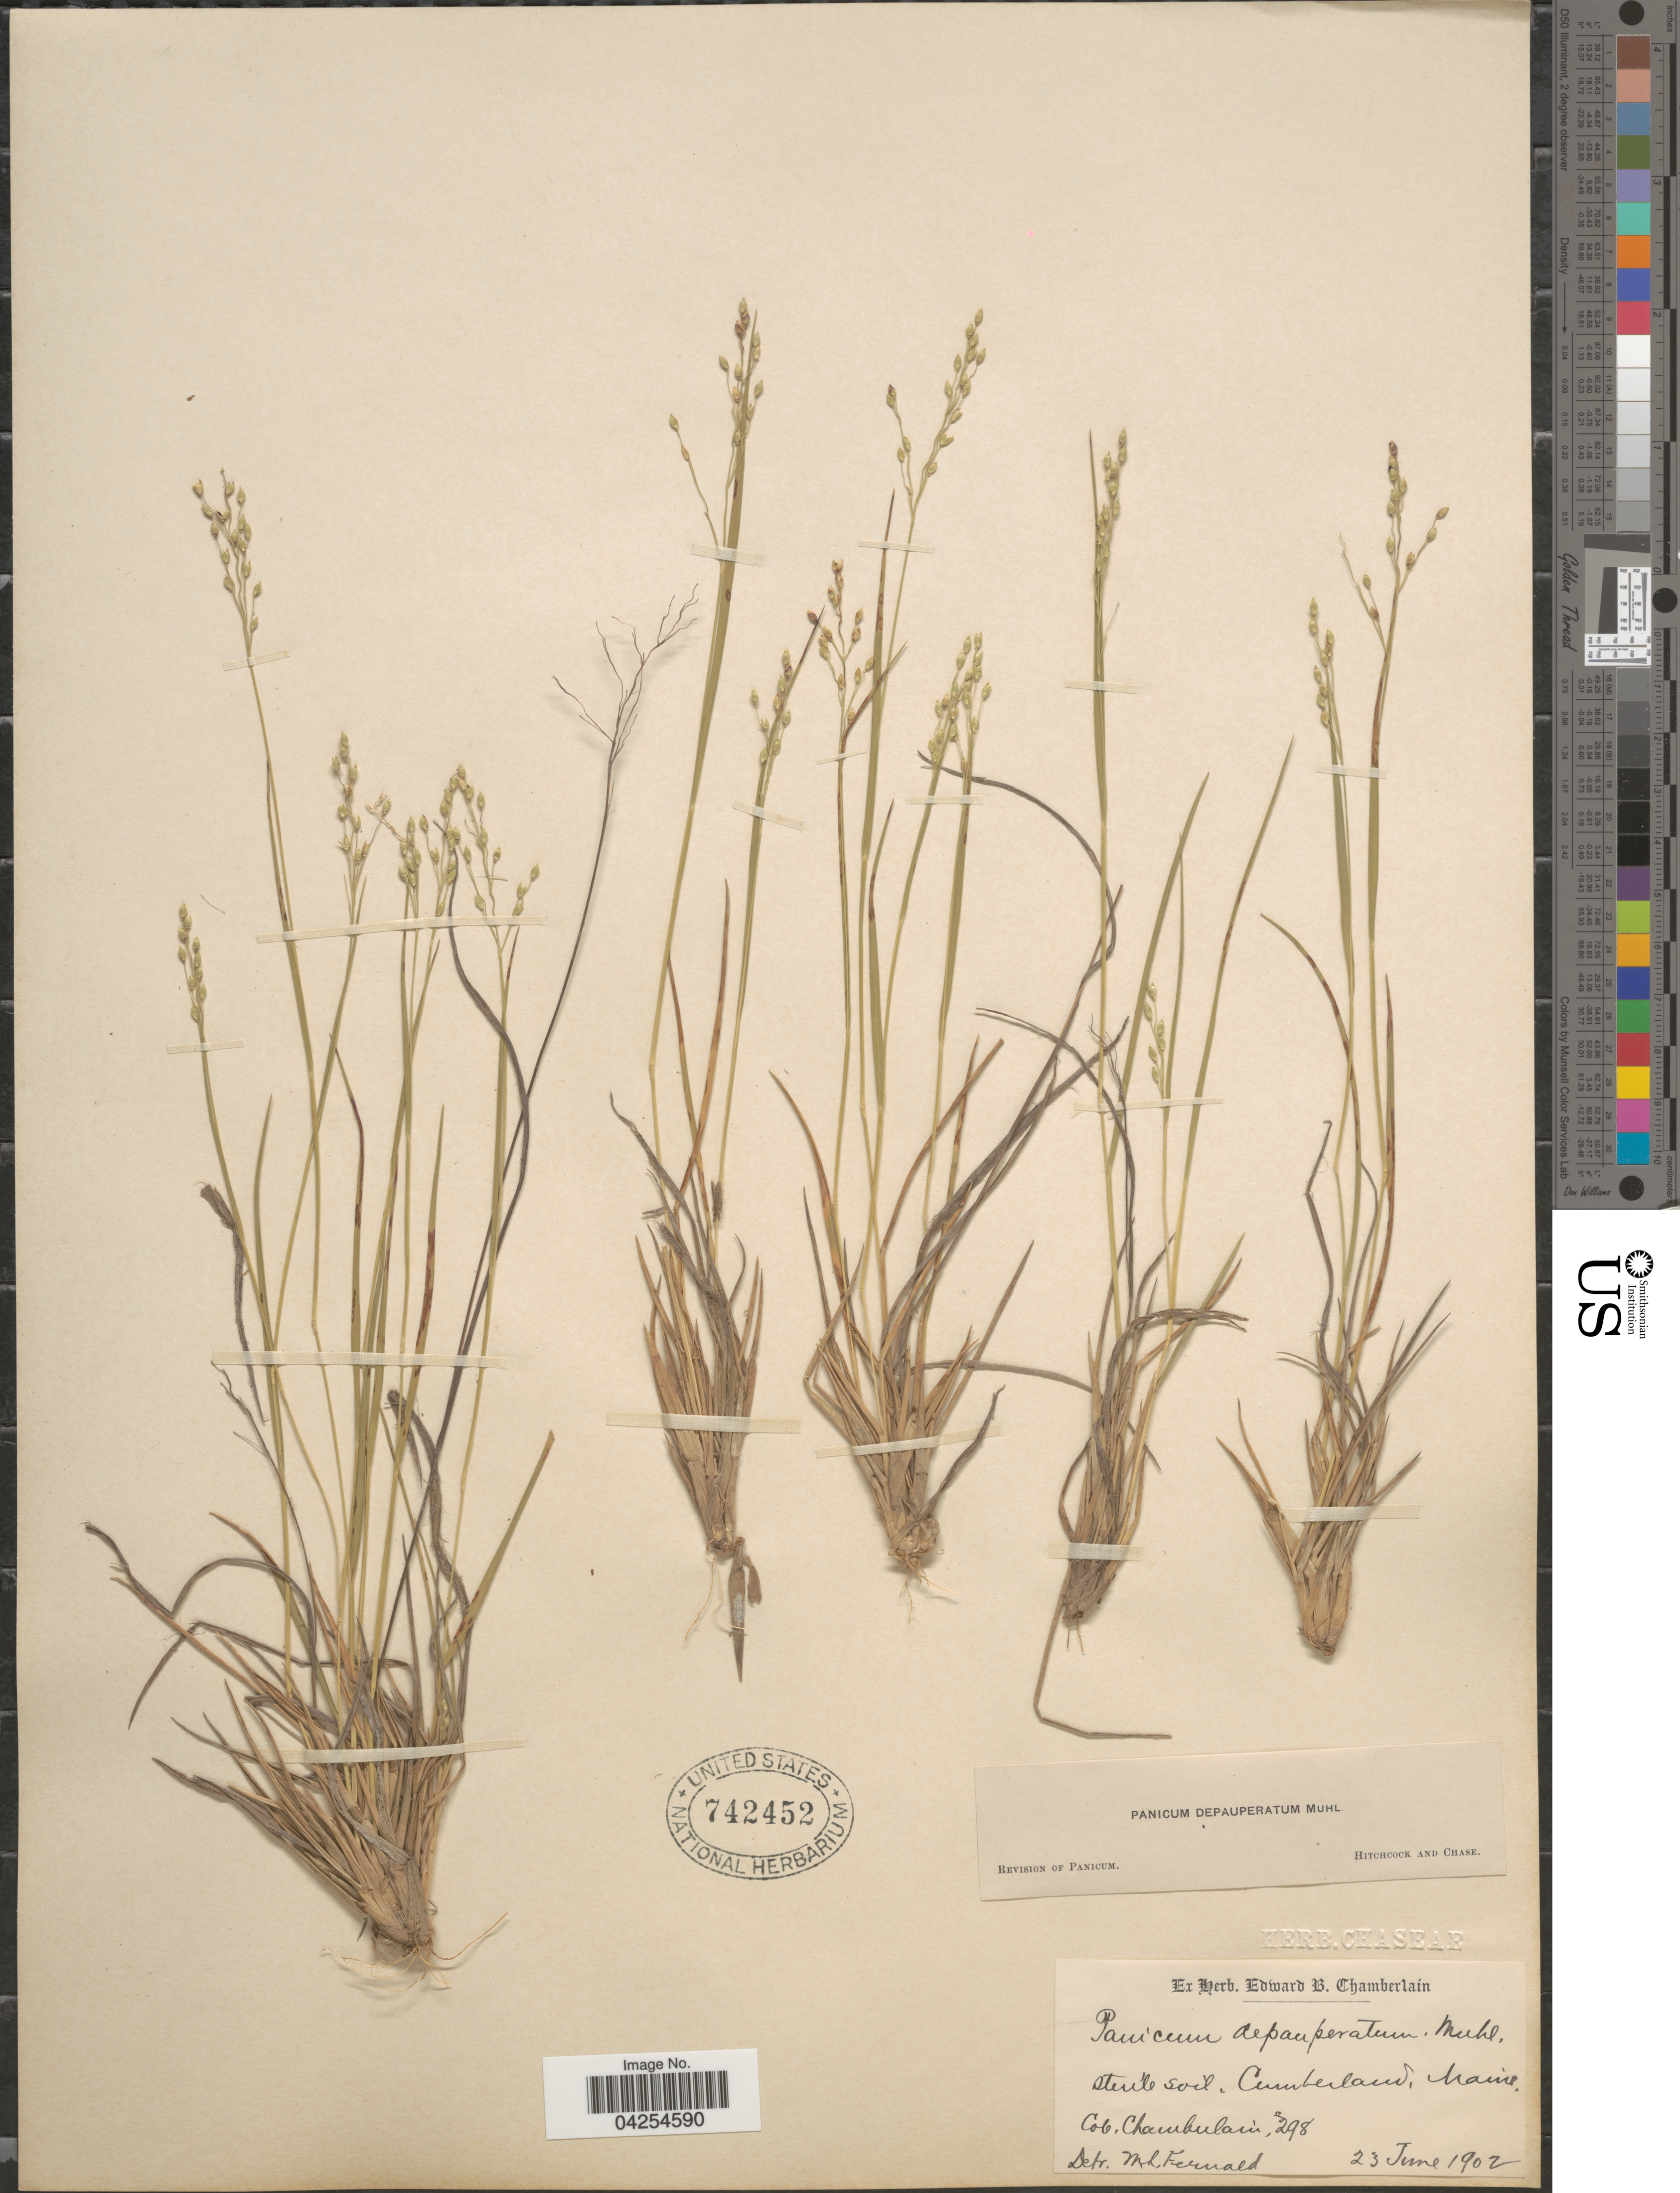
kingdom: Plantae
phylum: Tracheophyta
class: Liliopsida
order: Poales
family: Poaceae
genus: Dichanthelium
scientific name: Dichanthelium depauperatum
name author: (Muhl.) Gould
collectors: E. Chamberlain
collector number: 298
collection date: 1902-06-23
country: United States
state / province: Maine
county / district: Cumberland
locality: Cumberland.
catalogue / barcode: US 742452